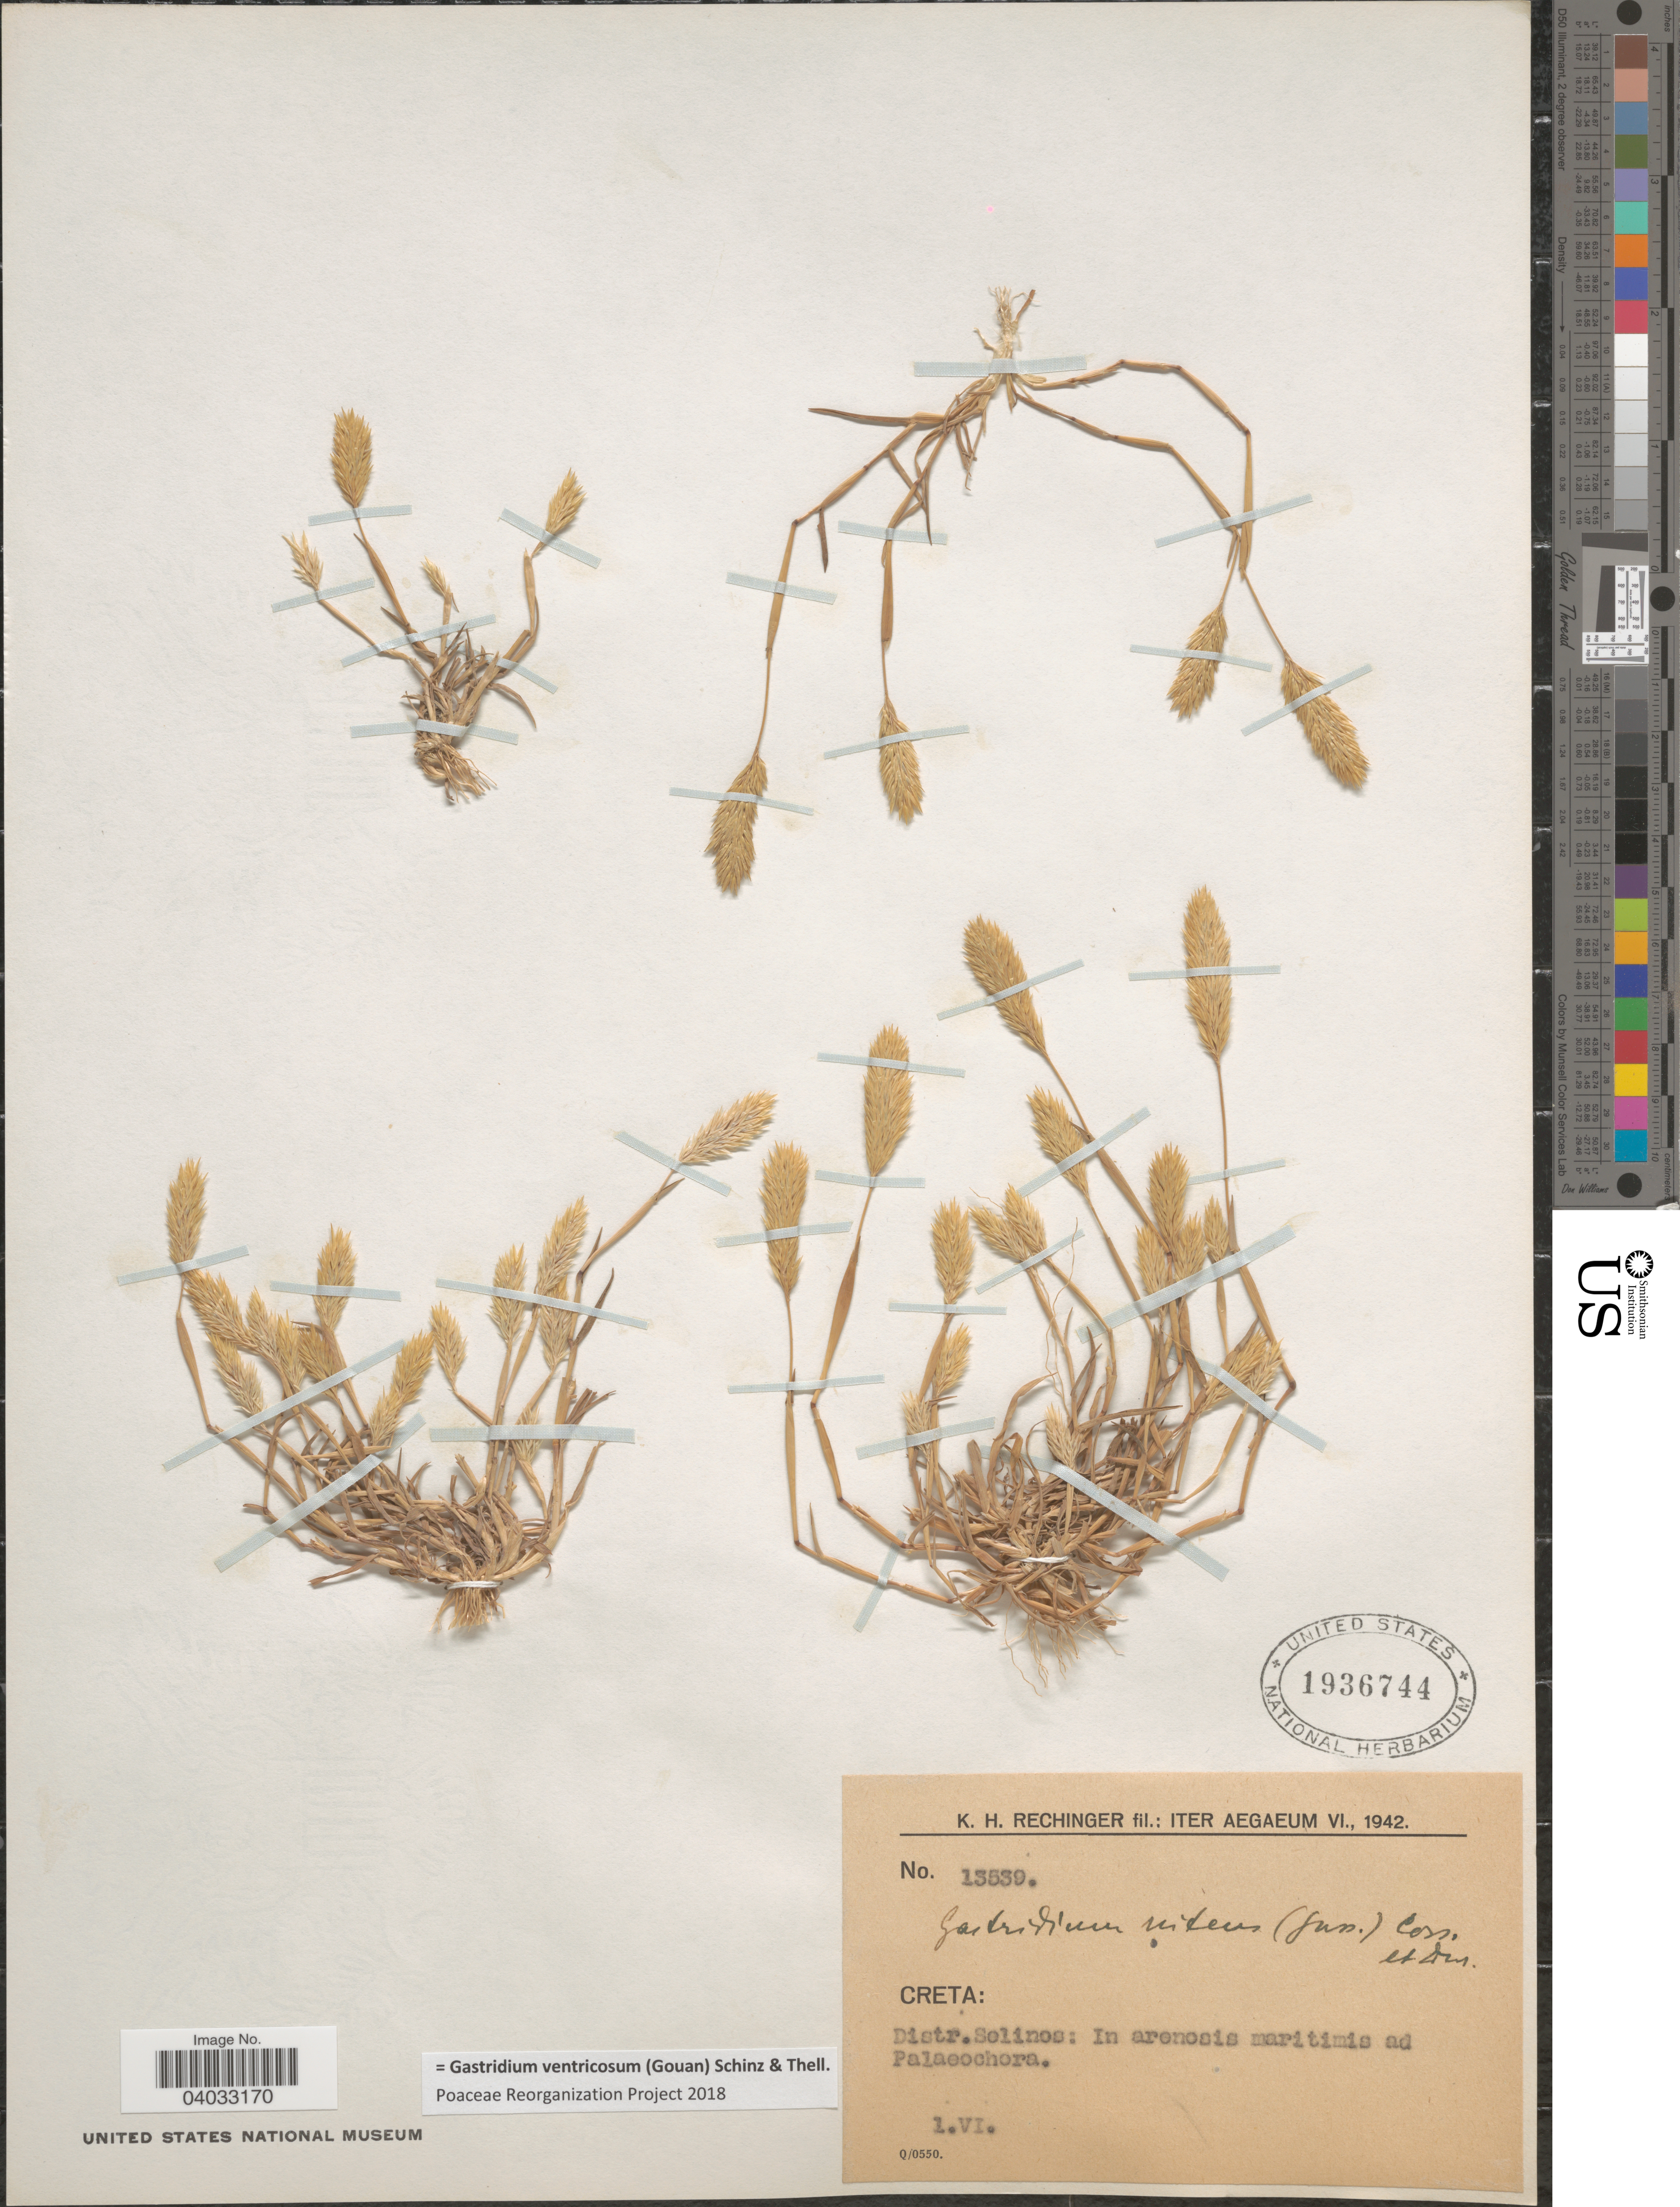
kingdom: Plantae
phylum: Tracheophyta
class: Liliopsida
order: Poales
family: Poaceae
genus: Gastridium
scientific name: Gastridium ventricosum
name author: (Gouan) Schinz & Thell.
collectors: K. H. Rechinger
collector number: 13539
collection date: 1942-06-01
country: Greece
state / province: Crete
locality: Creta: Distr. Selinos: In arenosis maritimis ad Palaeochora.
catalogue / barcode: US 1936744